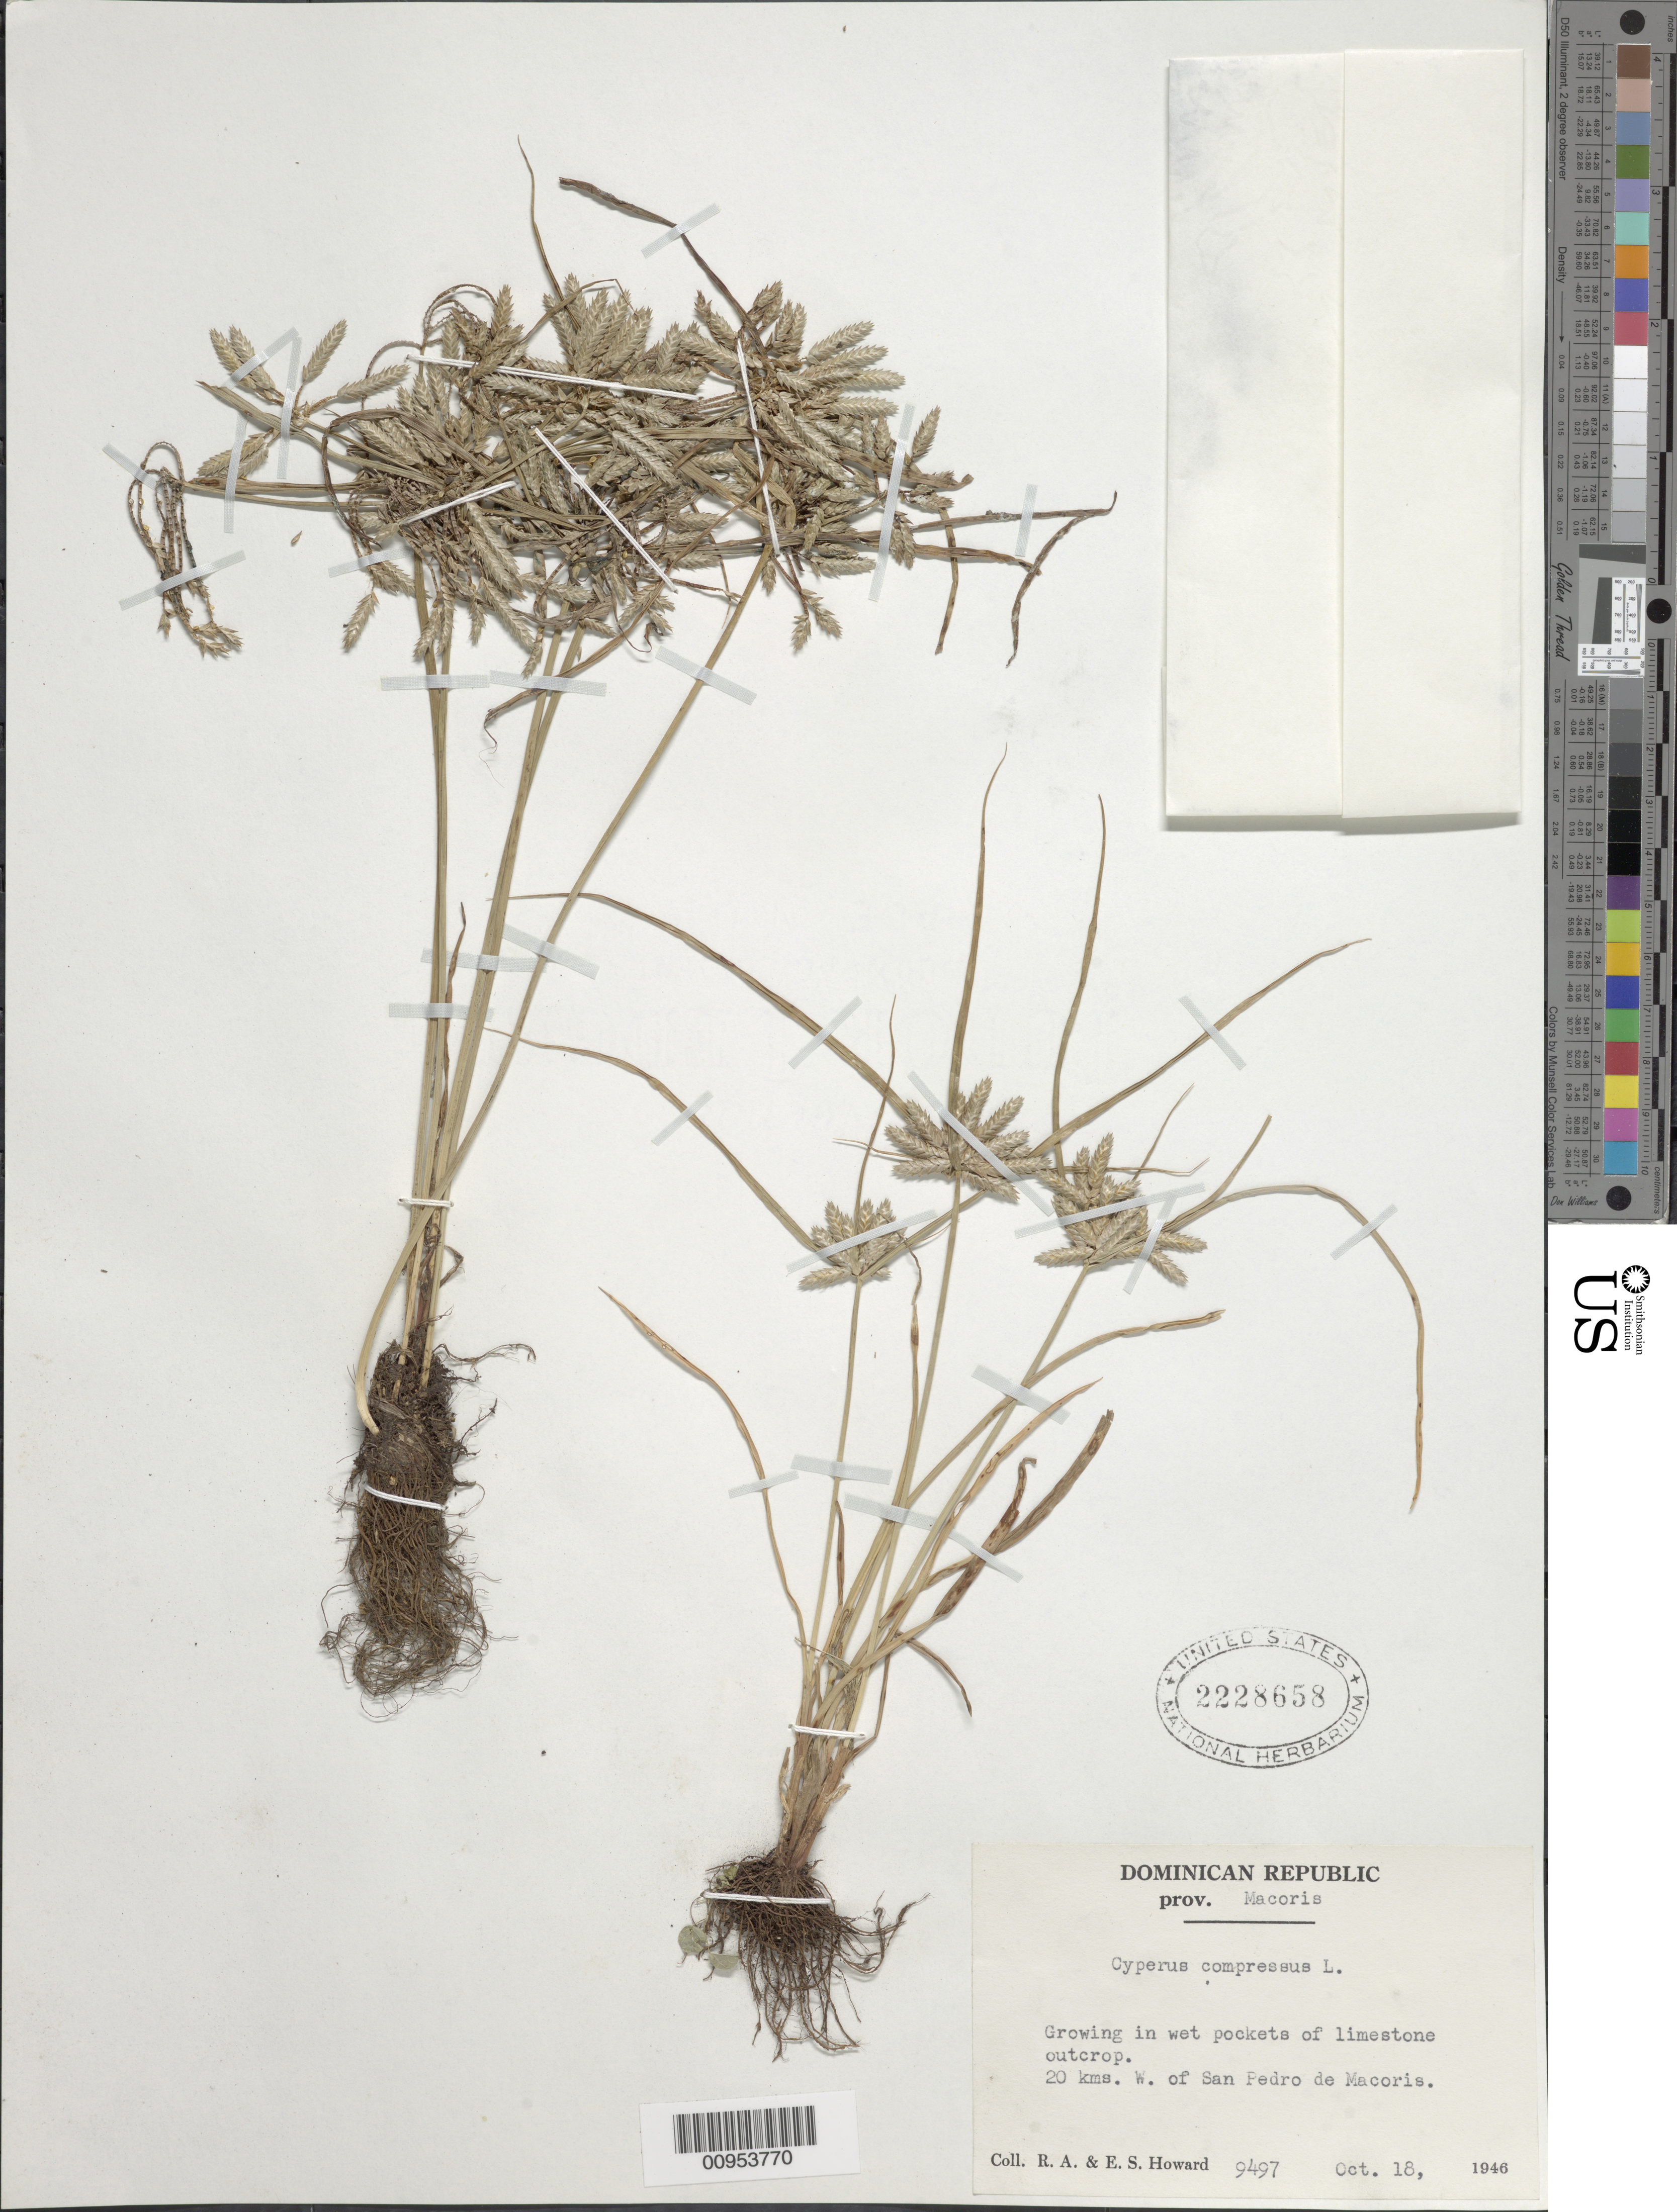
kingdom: Plantae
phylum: Tracheophyta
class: Liliopsida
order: Poales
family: Cyperaceae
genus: Cyperus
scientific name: Cyperus compressus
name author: L.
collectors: R. A. Howard & E. S. Howard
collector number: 9497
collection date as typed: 18 Oct 1946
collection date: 1946-10-18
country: Dominican Republic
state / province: San Pedro de Macorís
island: Hispaniola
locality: limestone outcrops 20 kms W of San Pedro de Macorís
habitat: Growing in wet pockets of limestone outcrops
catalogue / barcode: US 2228658